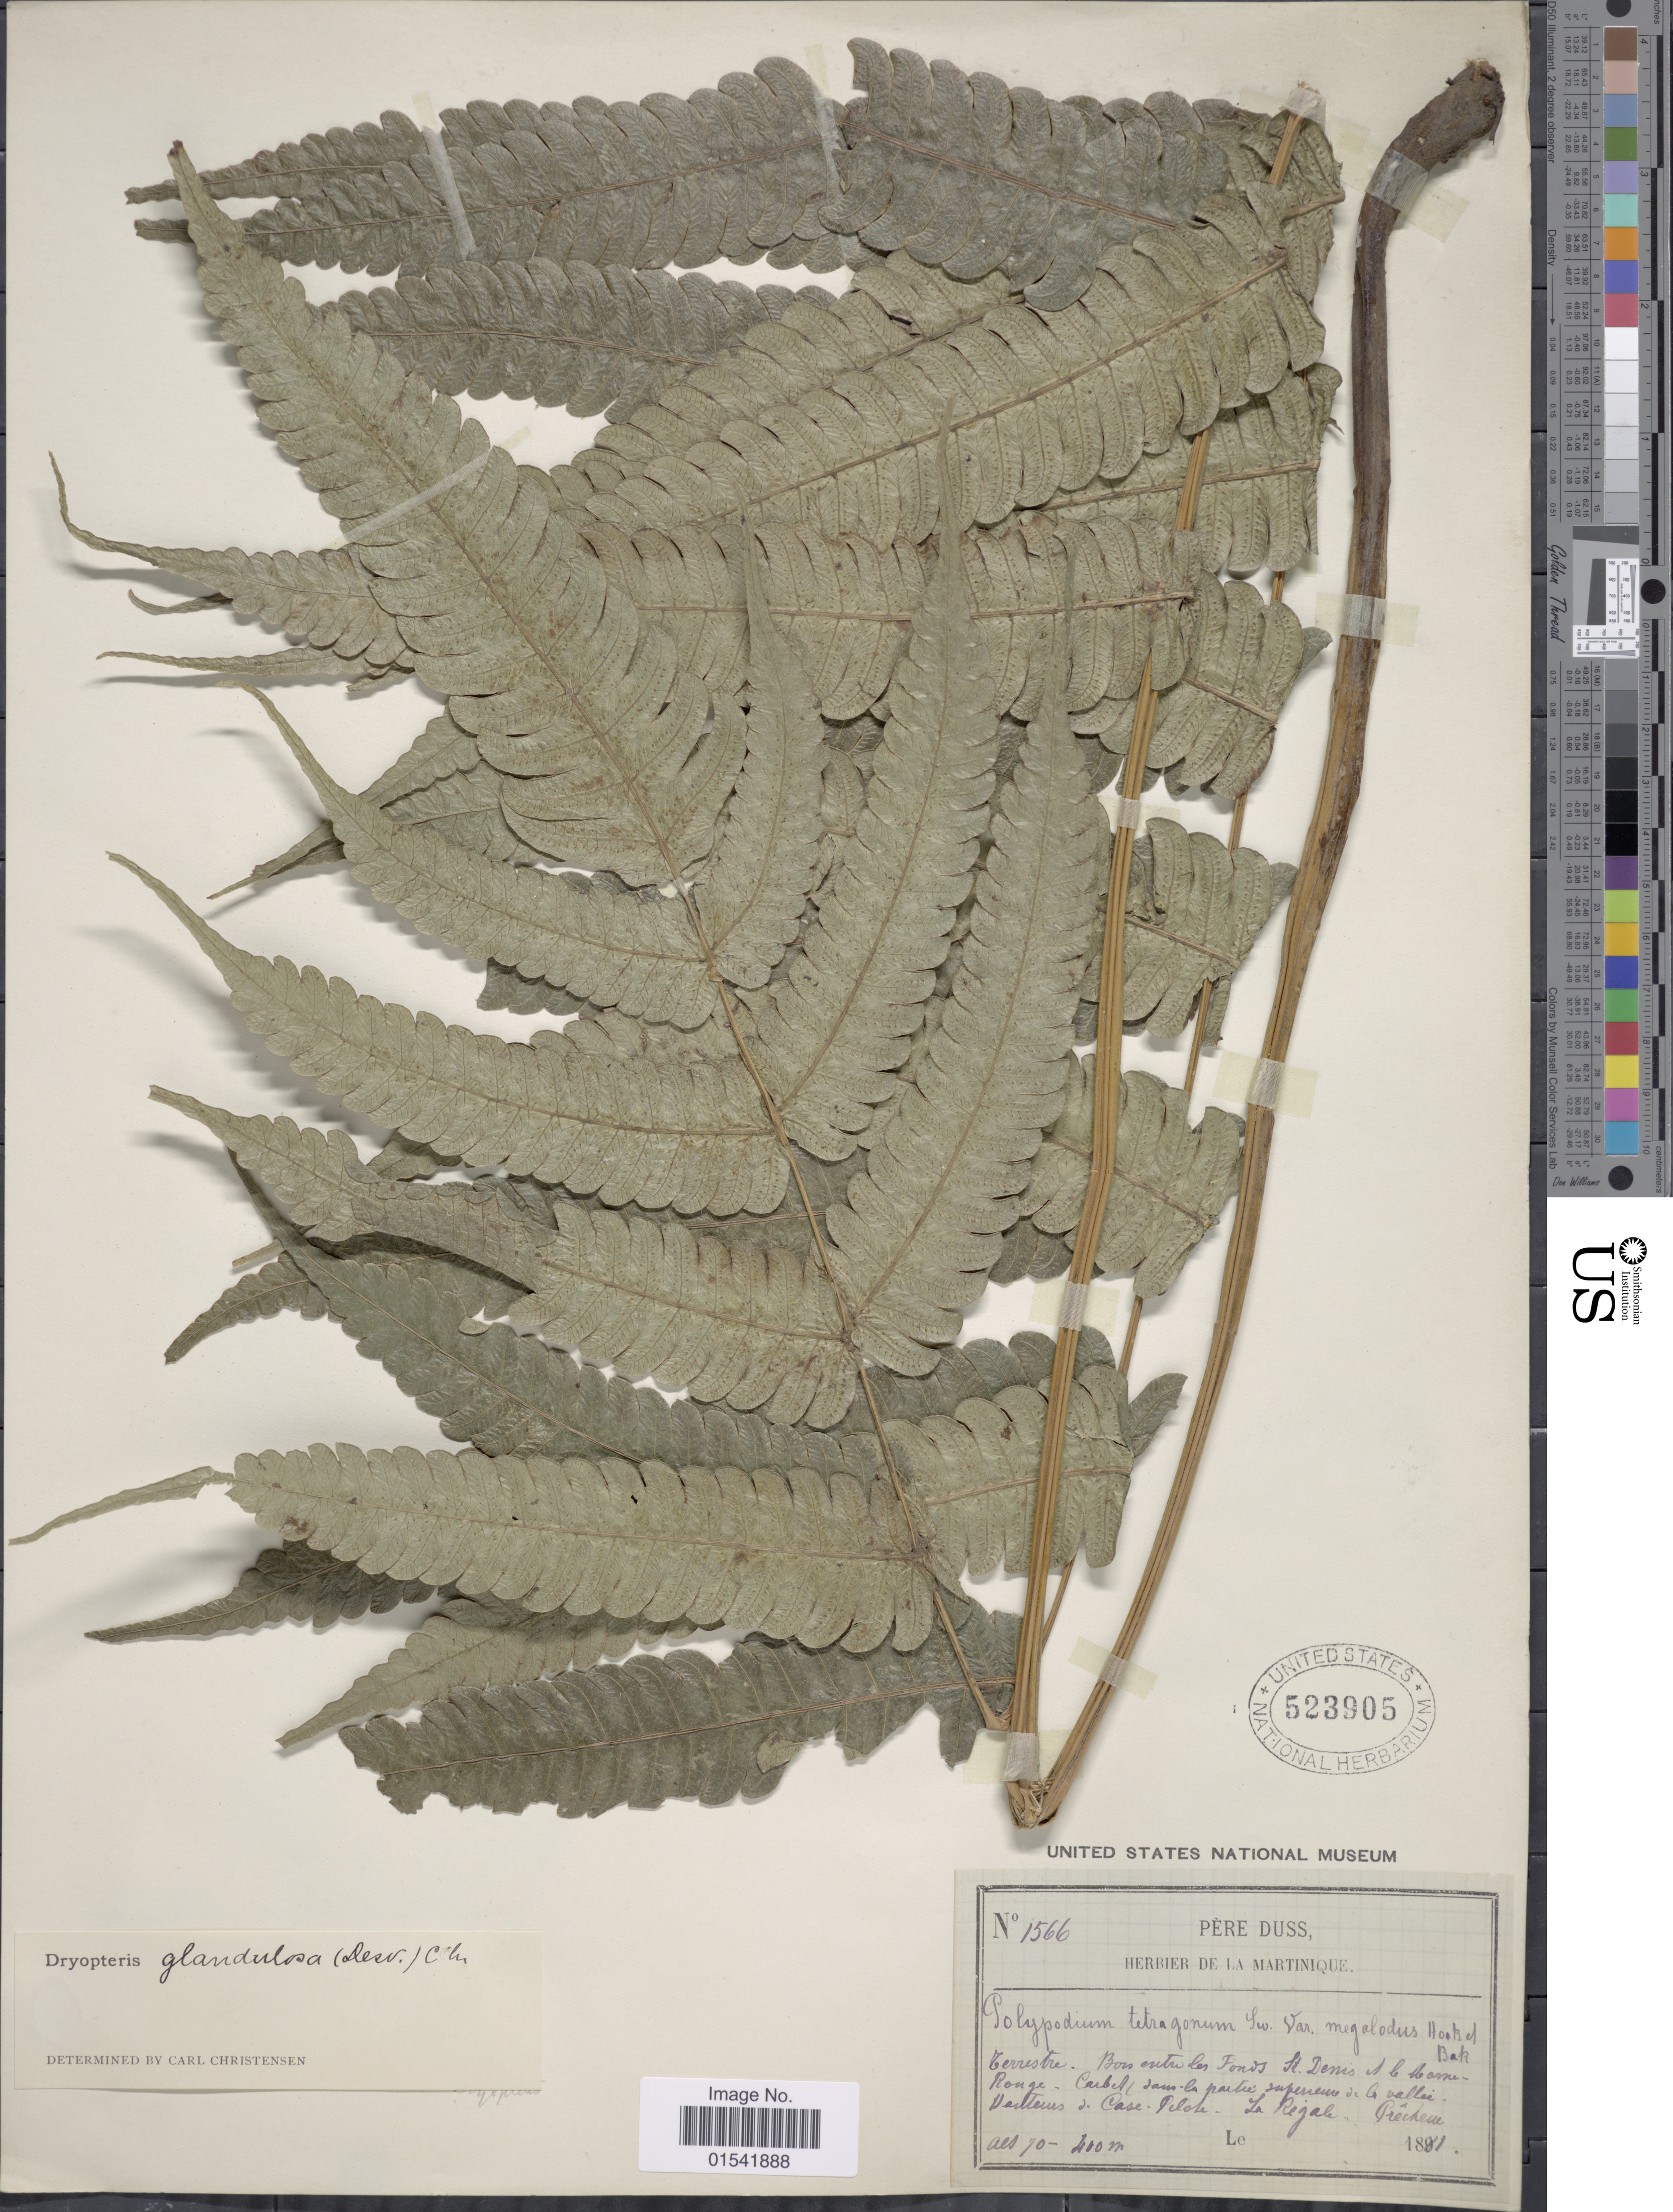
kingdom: Plantae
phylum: Tracheophyta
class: Polypodiopsida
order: Polypodiales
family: Thelypteridaceae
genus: Steiropteris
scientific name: Steiropteris glandulosa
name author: (Hook. f.) Pic. Serm.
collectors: Père Duss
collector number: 1566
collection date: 1891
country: Martinique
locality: Terrestre, Bois entre les Fonds St. Denis et le Morne-Rouge, Carbet (dans-la parteé superieur de la vallee Hauteurs de Case-Pilote- La Régale, Prêcheur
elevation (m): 70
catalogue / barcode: US 523905